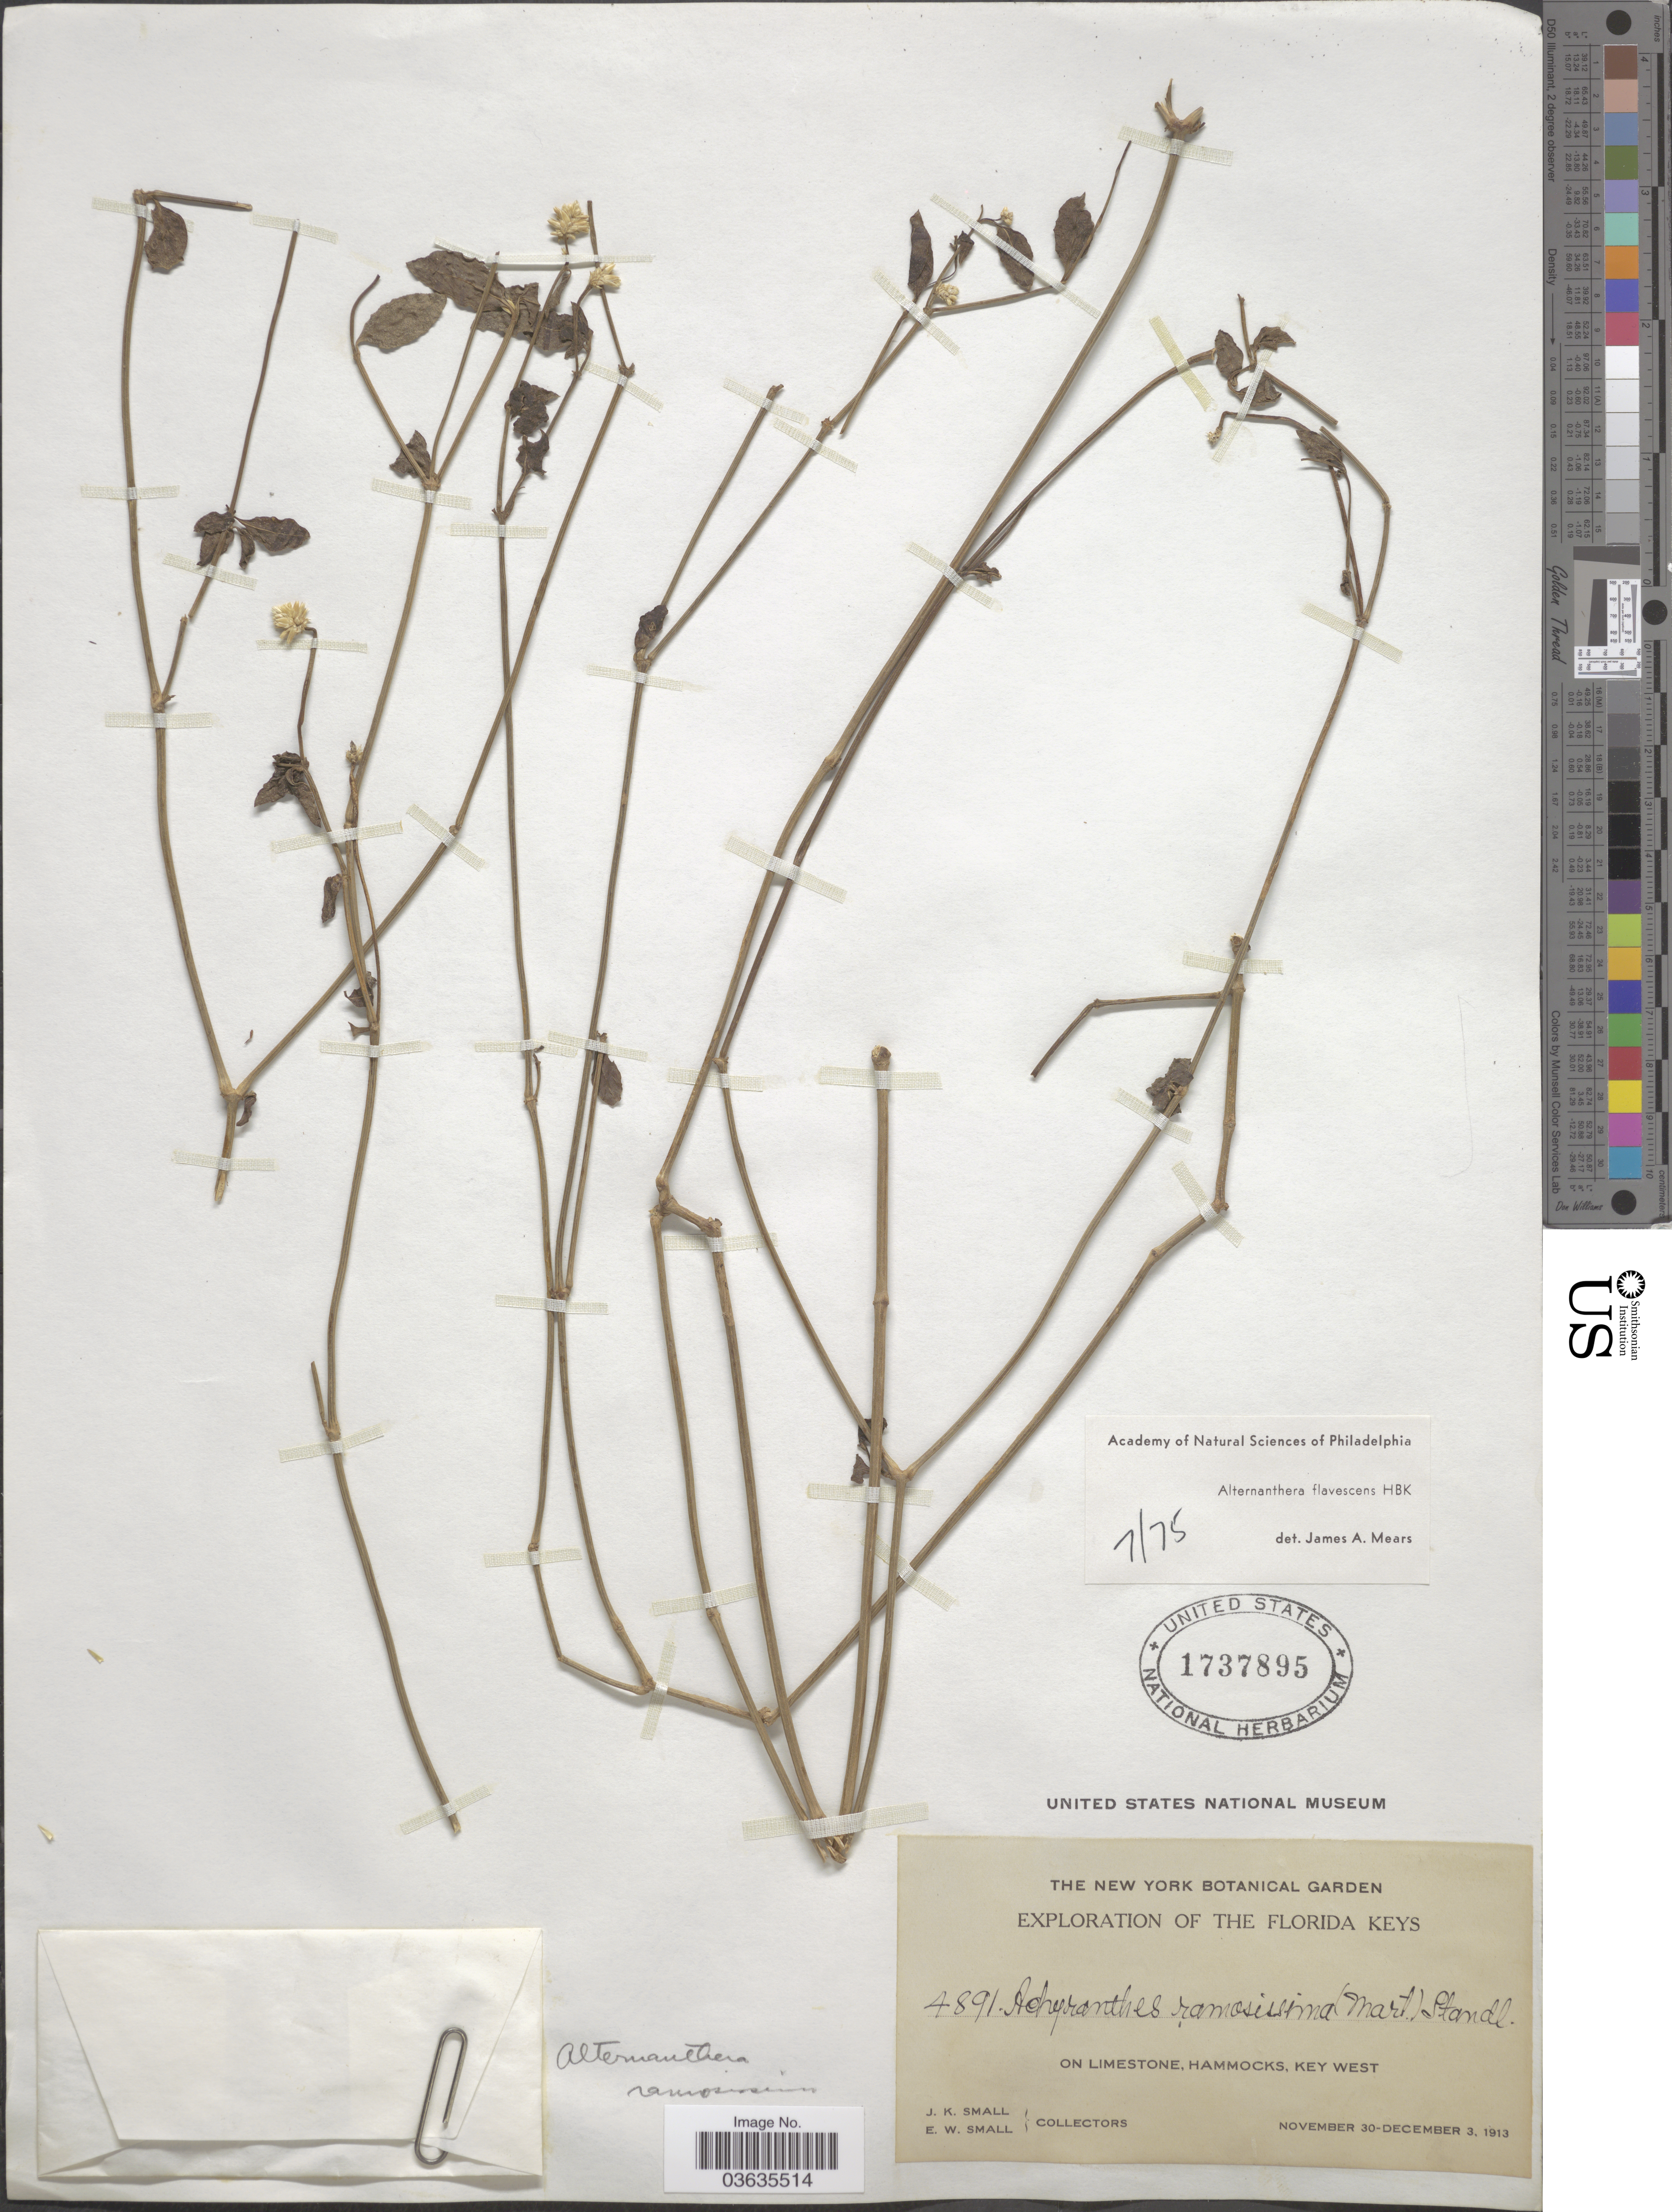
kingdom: Plantae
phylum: Tracheophyta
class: Magnoliopsida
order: Caryophyllales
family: Amaranthaceae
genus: Alternanthera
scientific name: Alternanthera flavescens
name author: Kunth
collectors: J. K. Small & E. W. Small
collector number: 4891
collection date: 1913-11-30/1913-12-03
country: United States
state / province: Florida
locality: Florida Keys. On Limestone, Hammocks, Key West.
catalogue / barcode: US 1737895